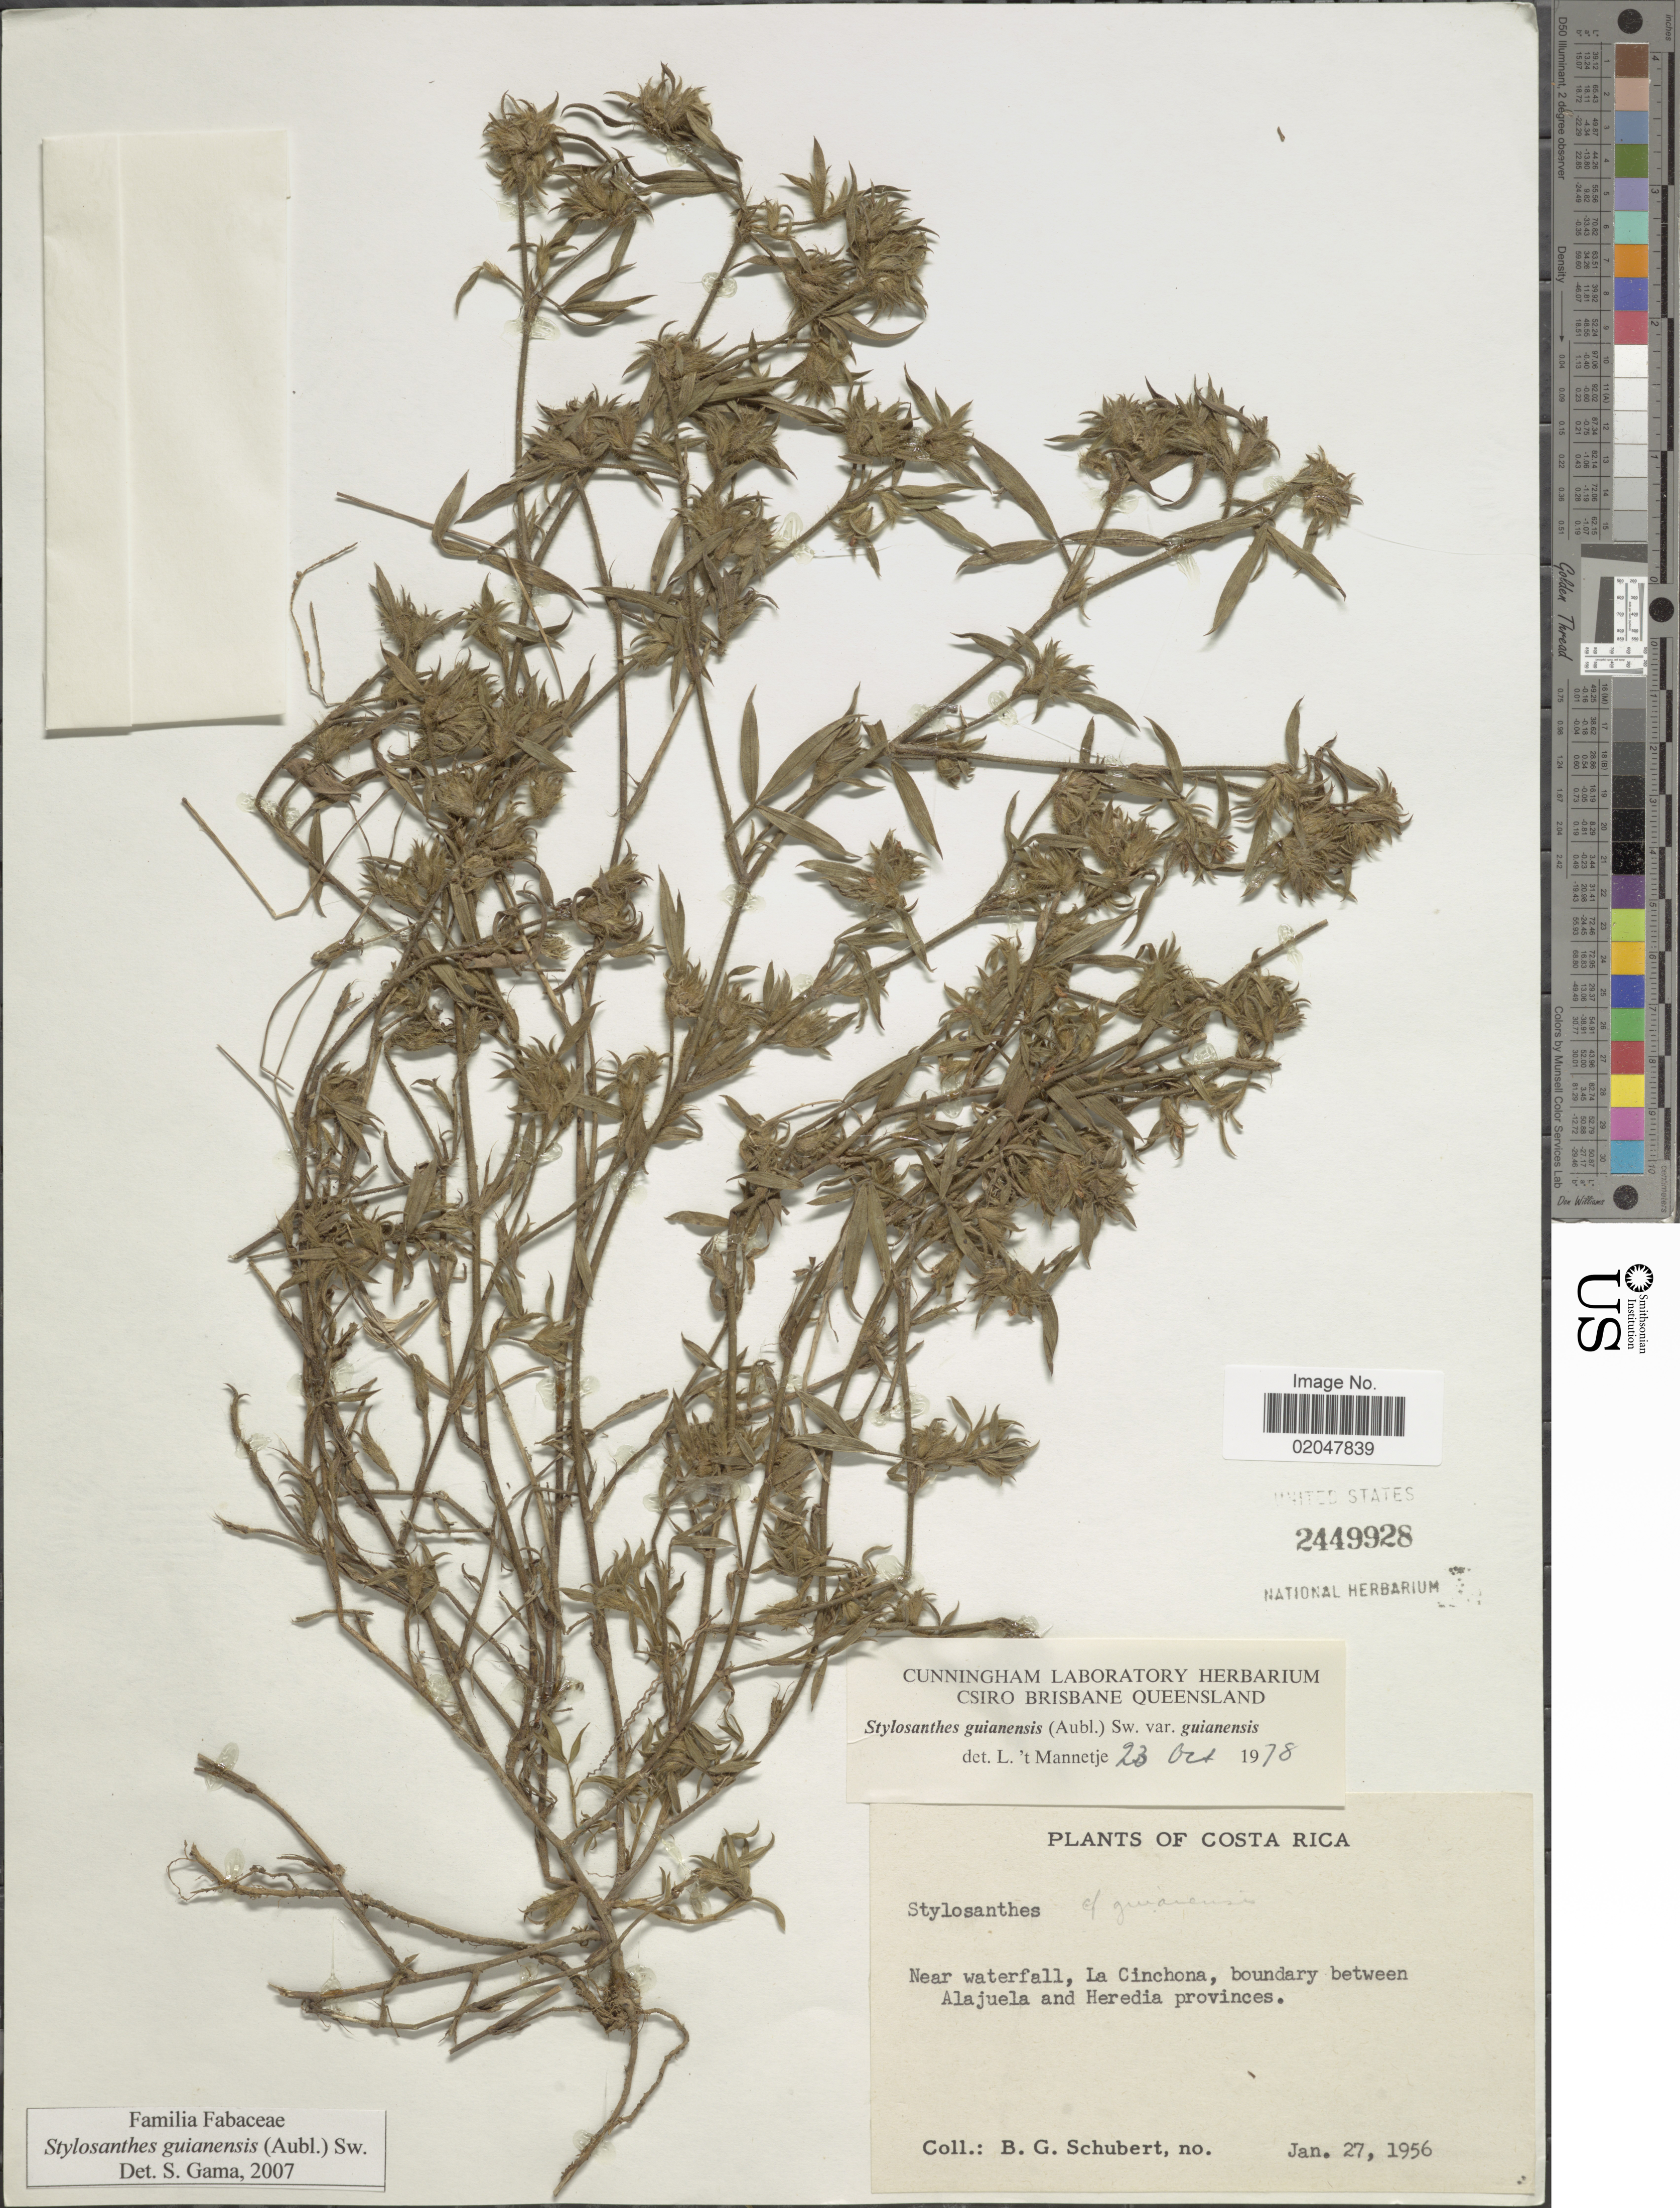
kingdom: Plantae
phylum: Tracheophyta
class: Magnoliopsida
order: Fabales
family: Fabaceae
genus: Stylosanthes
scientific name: Stylosanthes guianensis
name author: (Aubl.) Sw.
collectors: B. Schubert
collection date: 1956-01-27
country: Costa Rica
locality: Near waterfall, La Cinchona, boundary between Alajuela and Heredia Provinces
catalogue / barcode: US 2449928